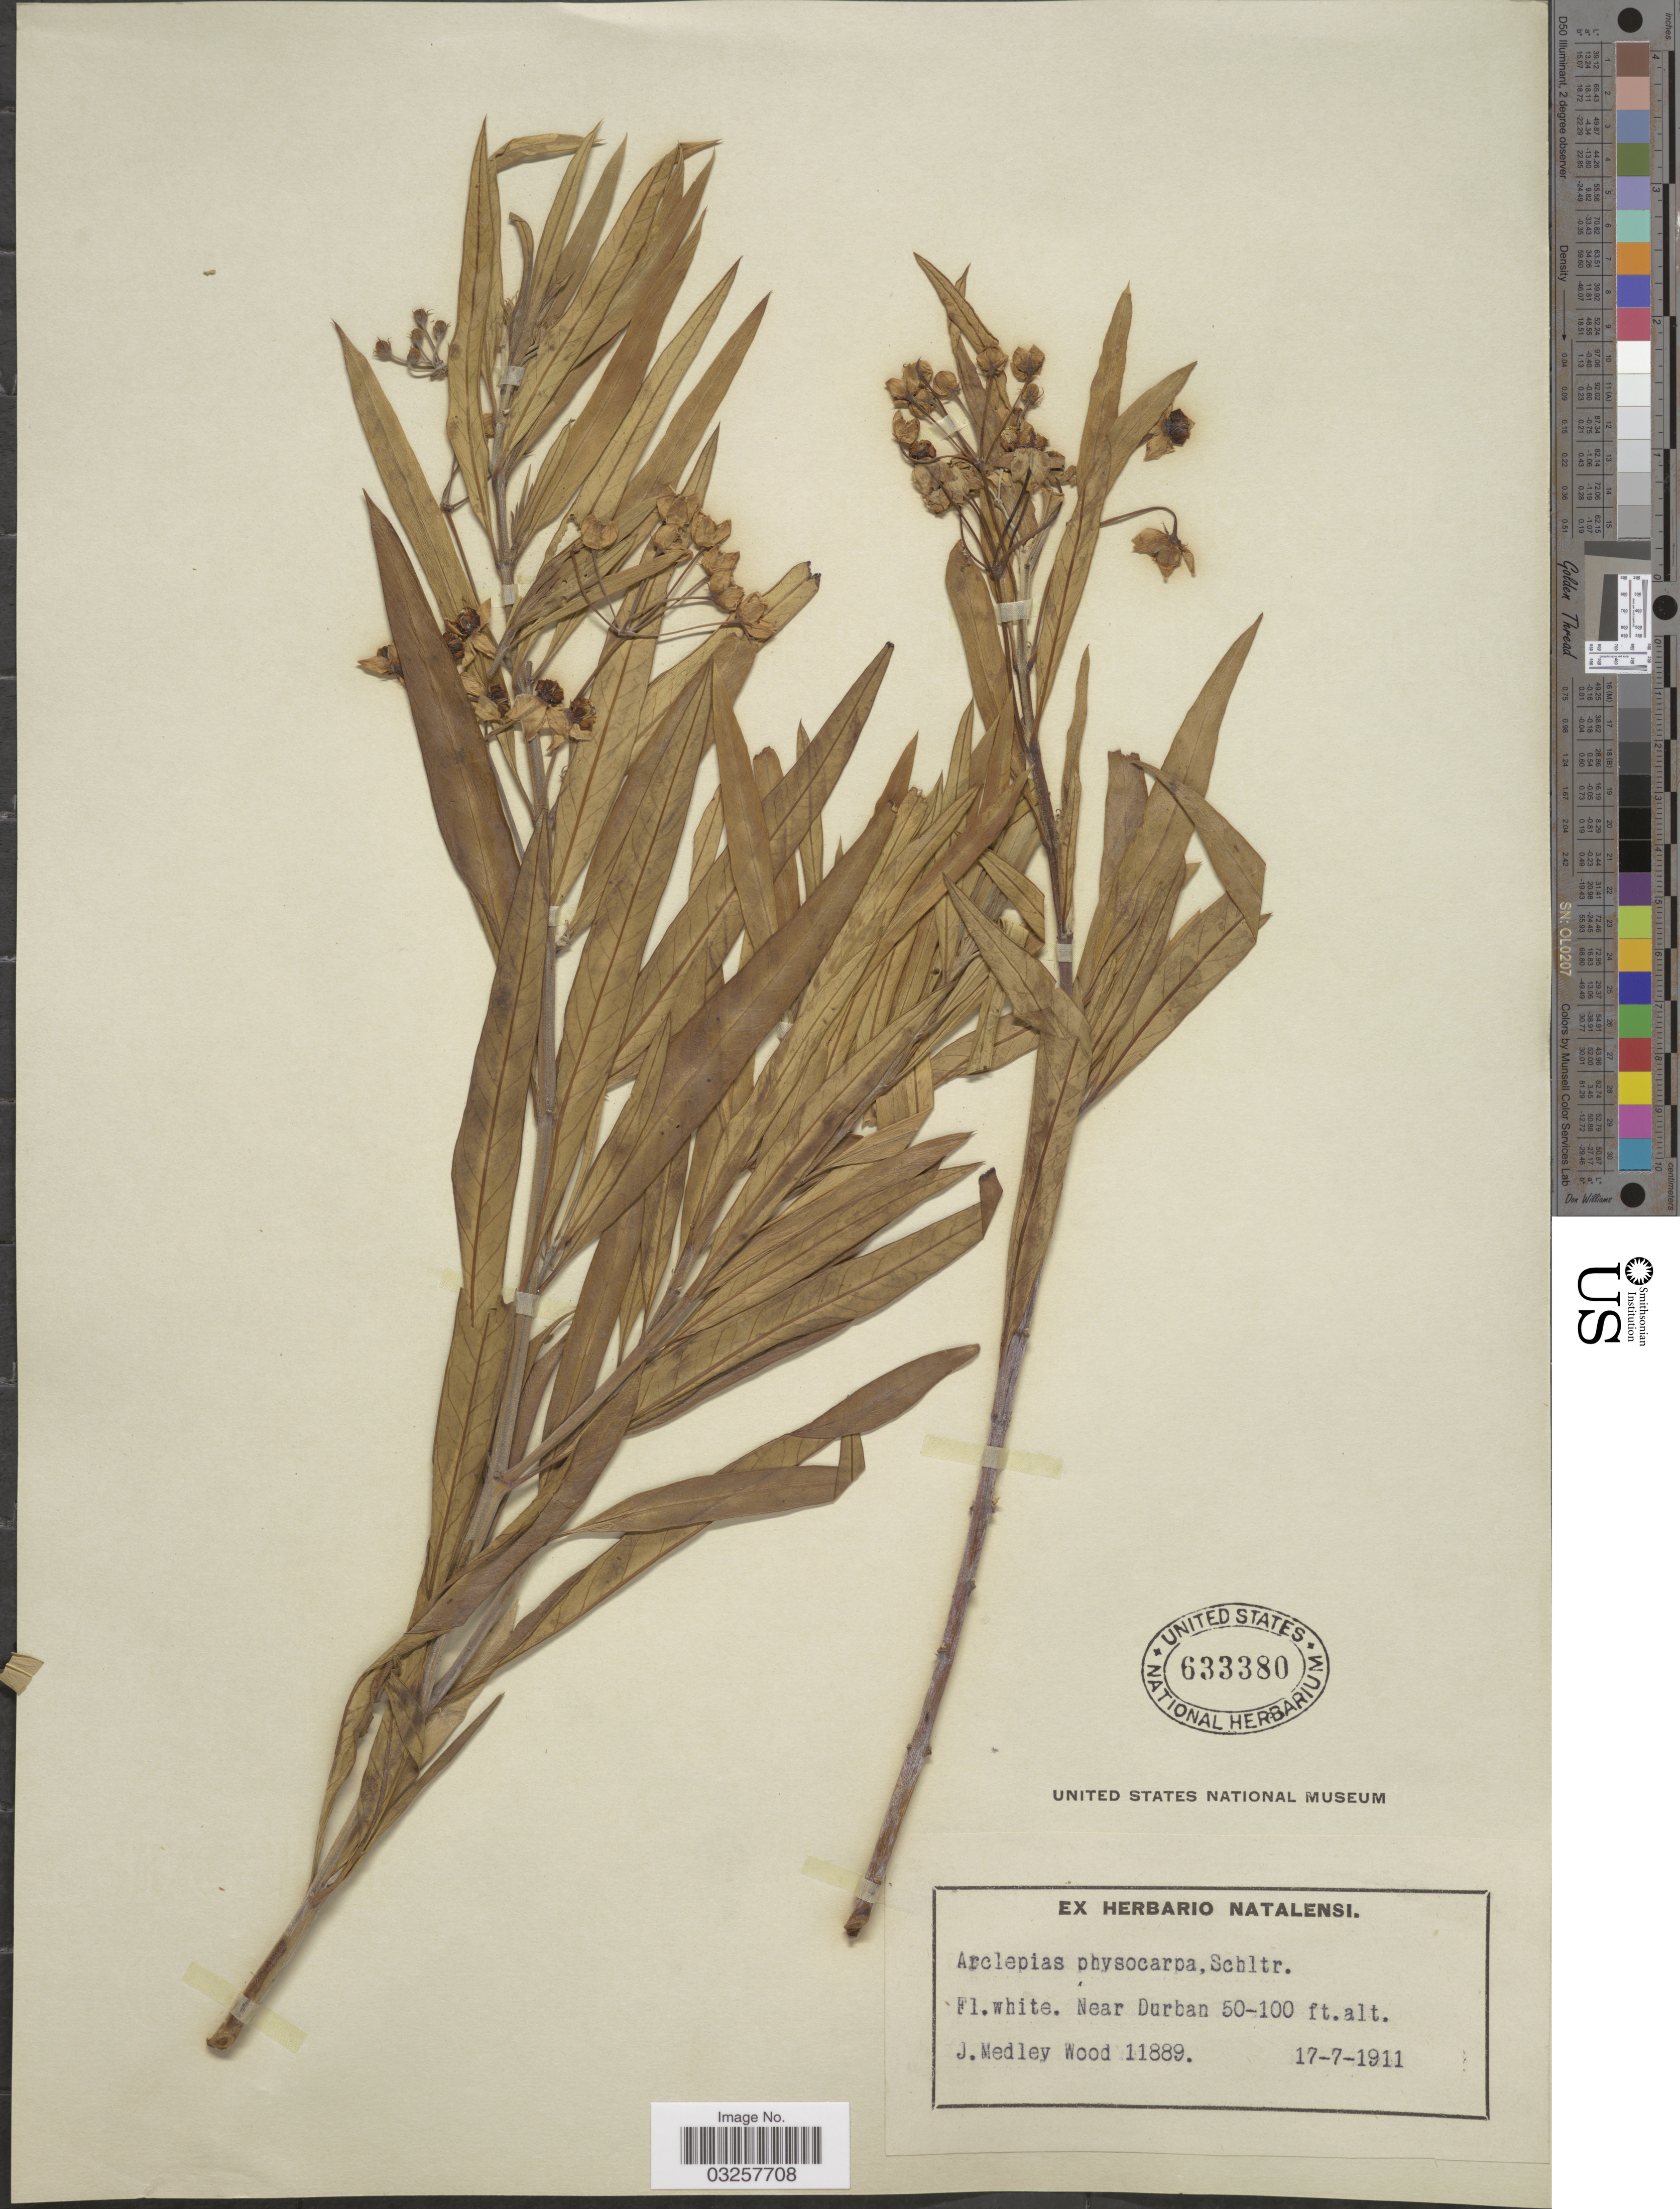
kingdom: Plantae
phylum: Tracheophyta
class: Magnoliopsida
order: Gentianales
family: Apocynaceae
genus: Asclepias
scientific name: Asclepias physocarpa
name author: (E. Mey.) Schltr.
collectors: J. M. Wood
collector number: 11889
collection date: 1911-07-17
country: South Africa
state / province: KwaZulu-Natal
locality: Near Durban.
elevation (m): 15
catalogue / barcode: US 633380